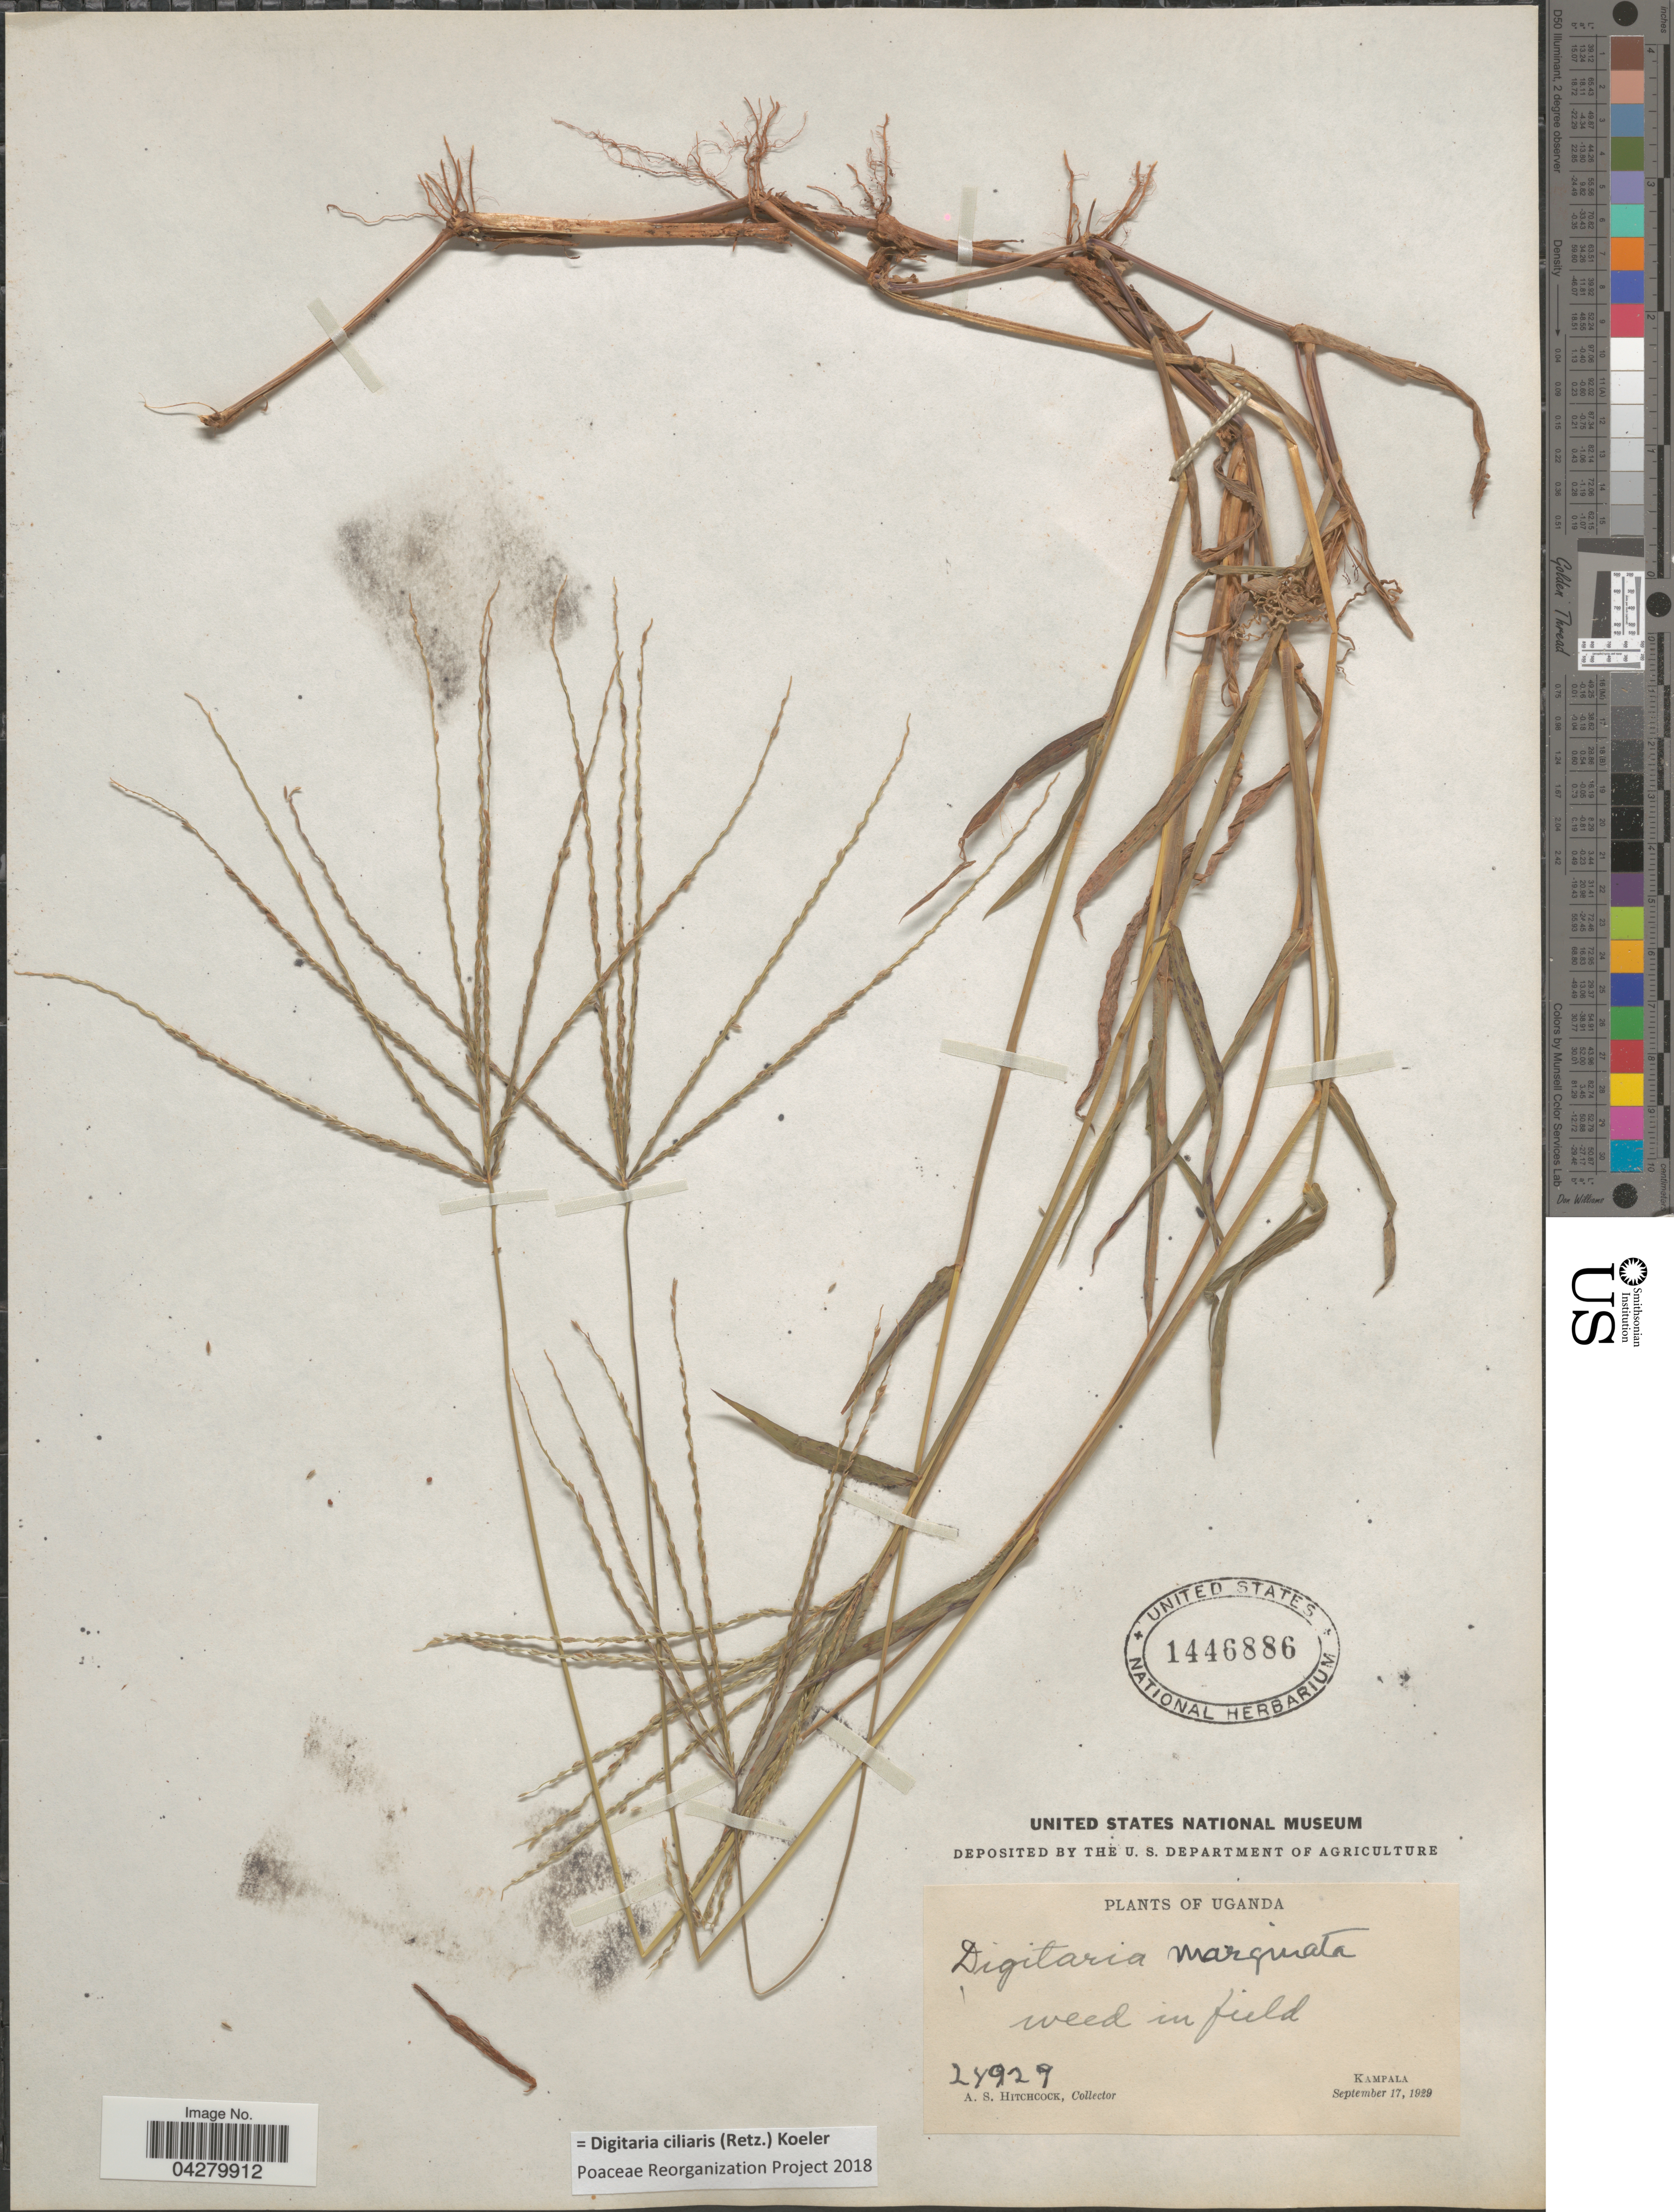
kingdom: Plantae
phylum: Tracheophyta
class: Liliopsida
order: Poales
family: Poaceae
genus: Digitaria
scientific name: Digitaria ciliaris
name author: (Retz.) Koeler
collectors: A. S. Hitchcock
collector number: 24929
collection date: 1929-09-17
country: Uganda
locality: Kampala.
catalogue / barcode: US 1446886